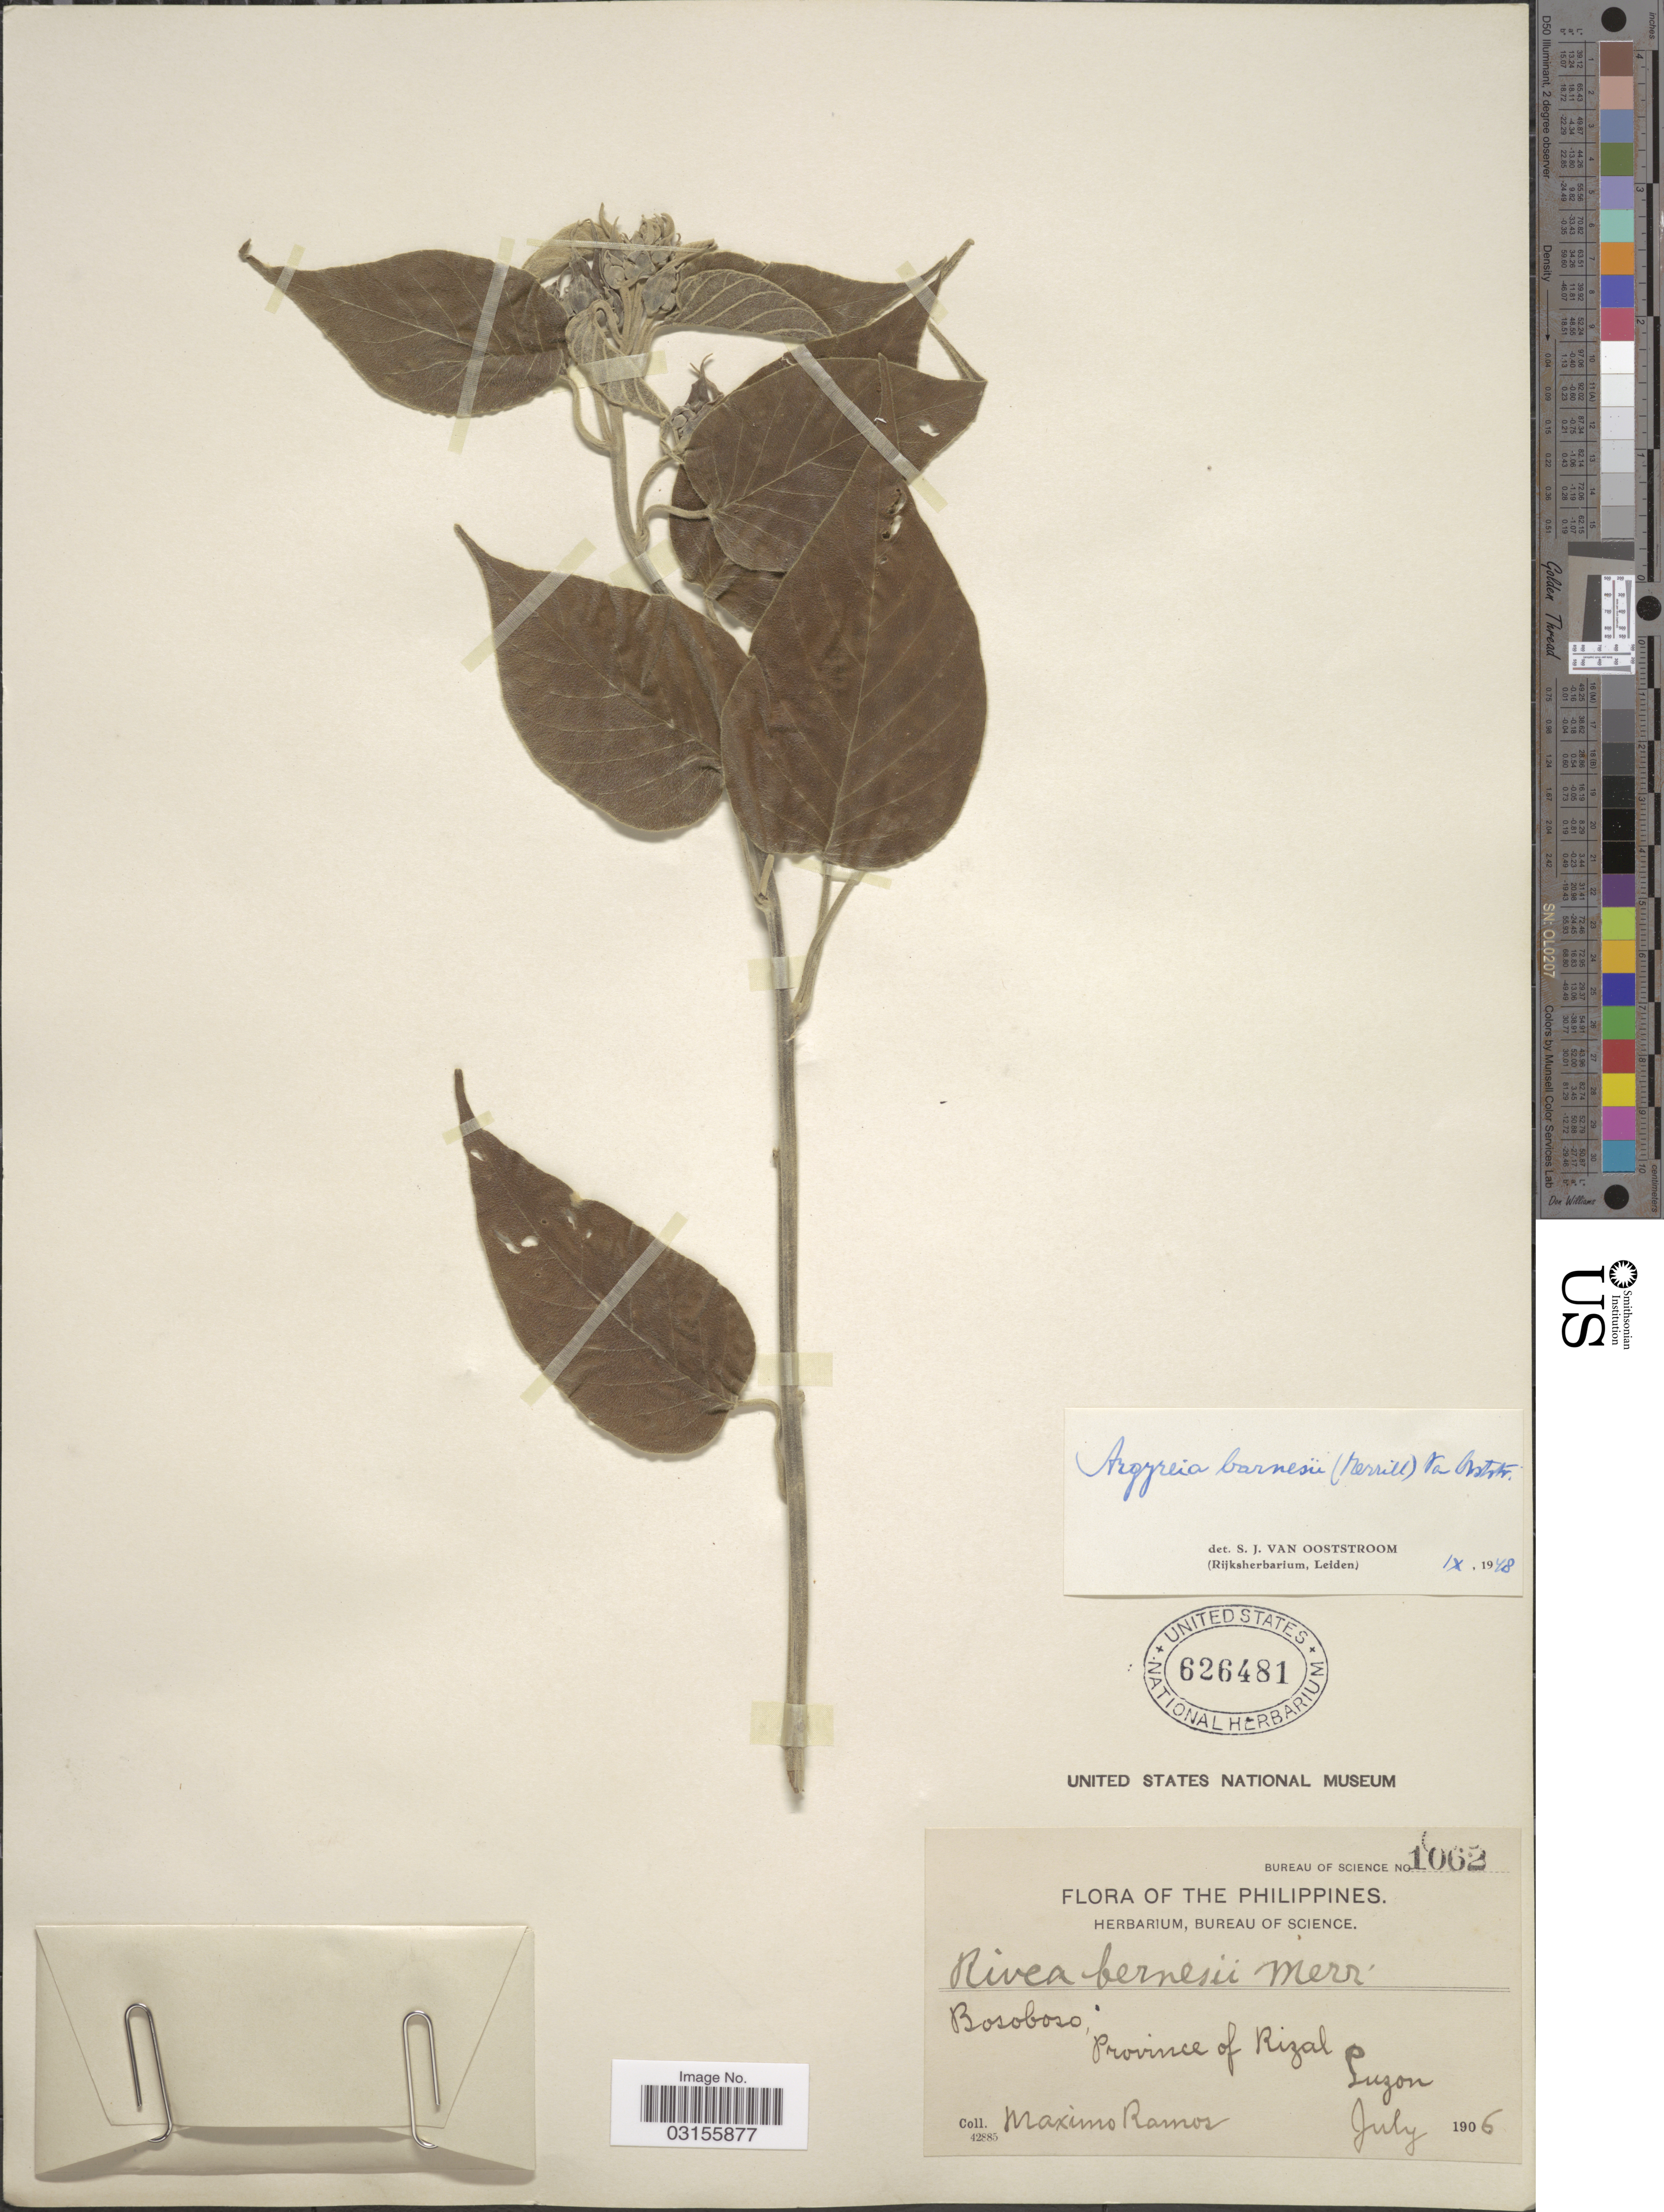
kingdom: Plantae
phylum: Tracheophyta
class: Magnoliopsida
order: Solanales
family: Convolvulaceae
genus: Argyreia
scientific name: Argyreia barnesii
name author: Ooststr.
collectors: M. Ramos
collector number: Bureau of Science 1062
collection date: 1906-07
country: Philippines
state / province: Calabarzon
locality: Bosoboso, Province of Rizal. Luzon.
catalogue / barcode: US 626481